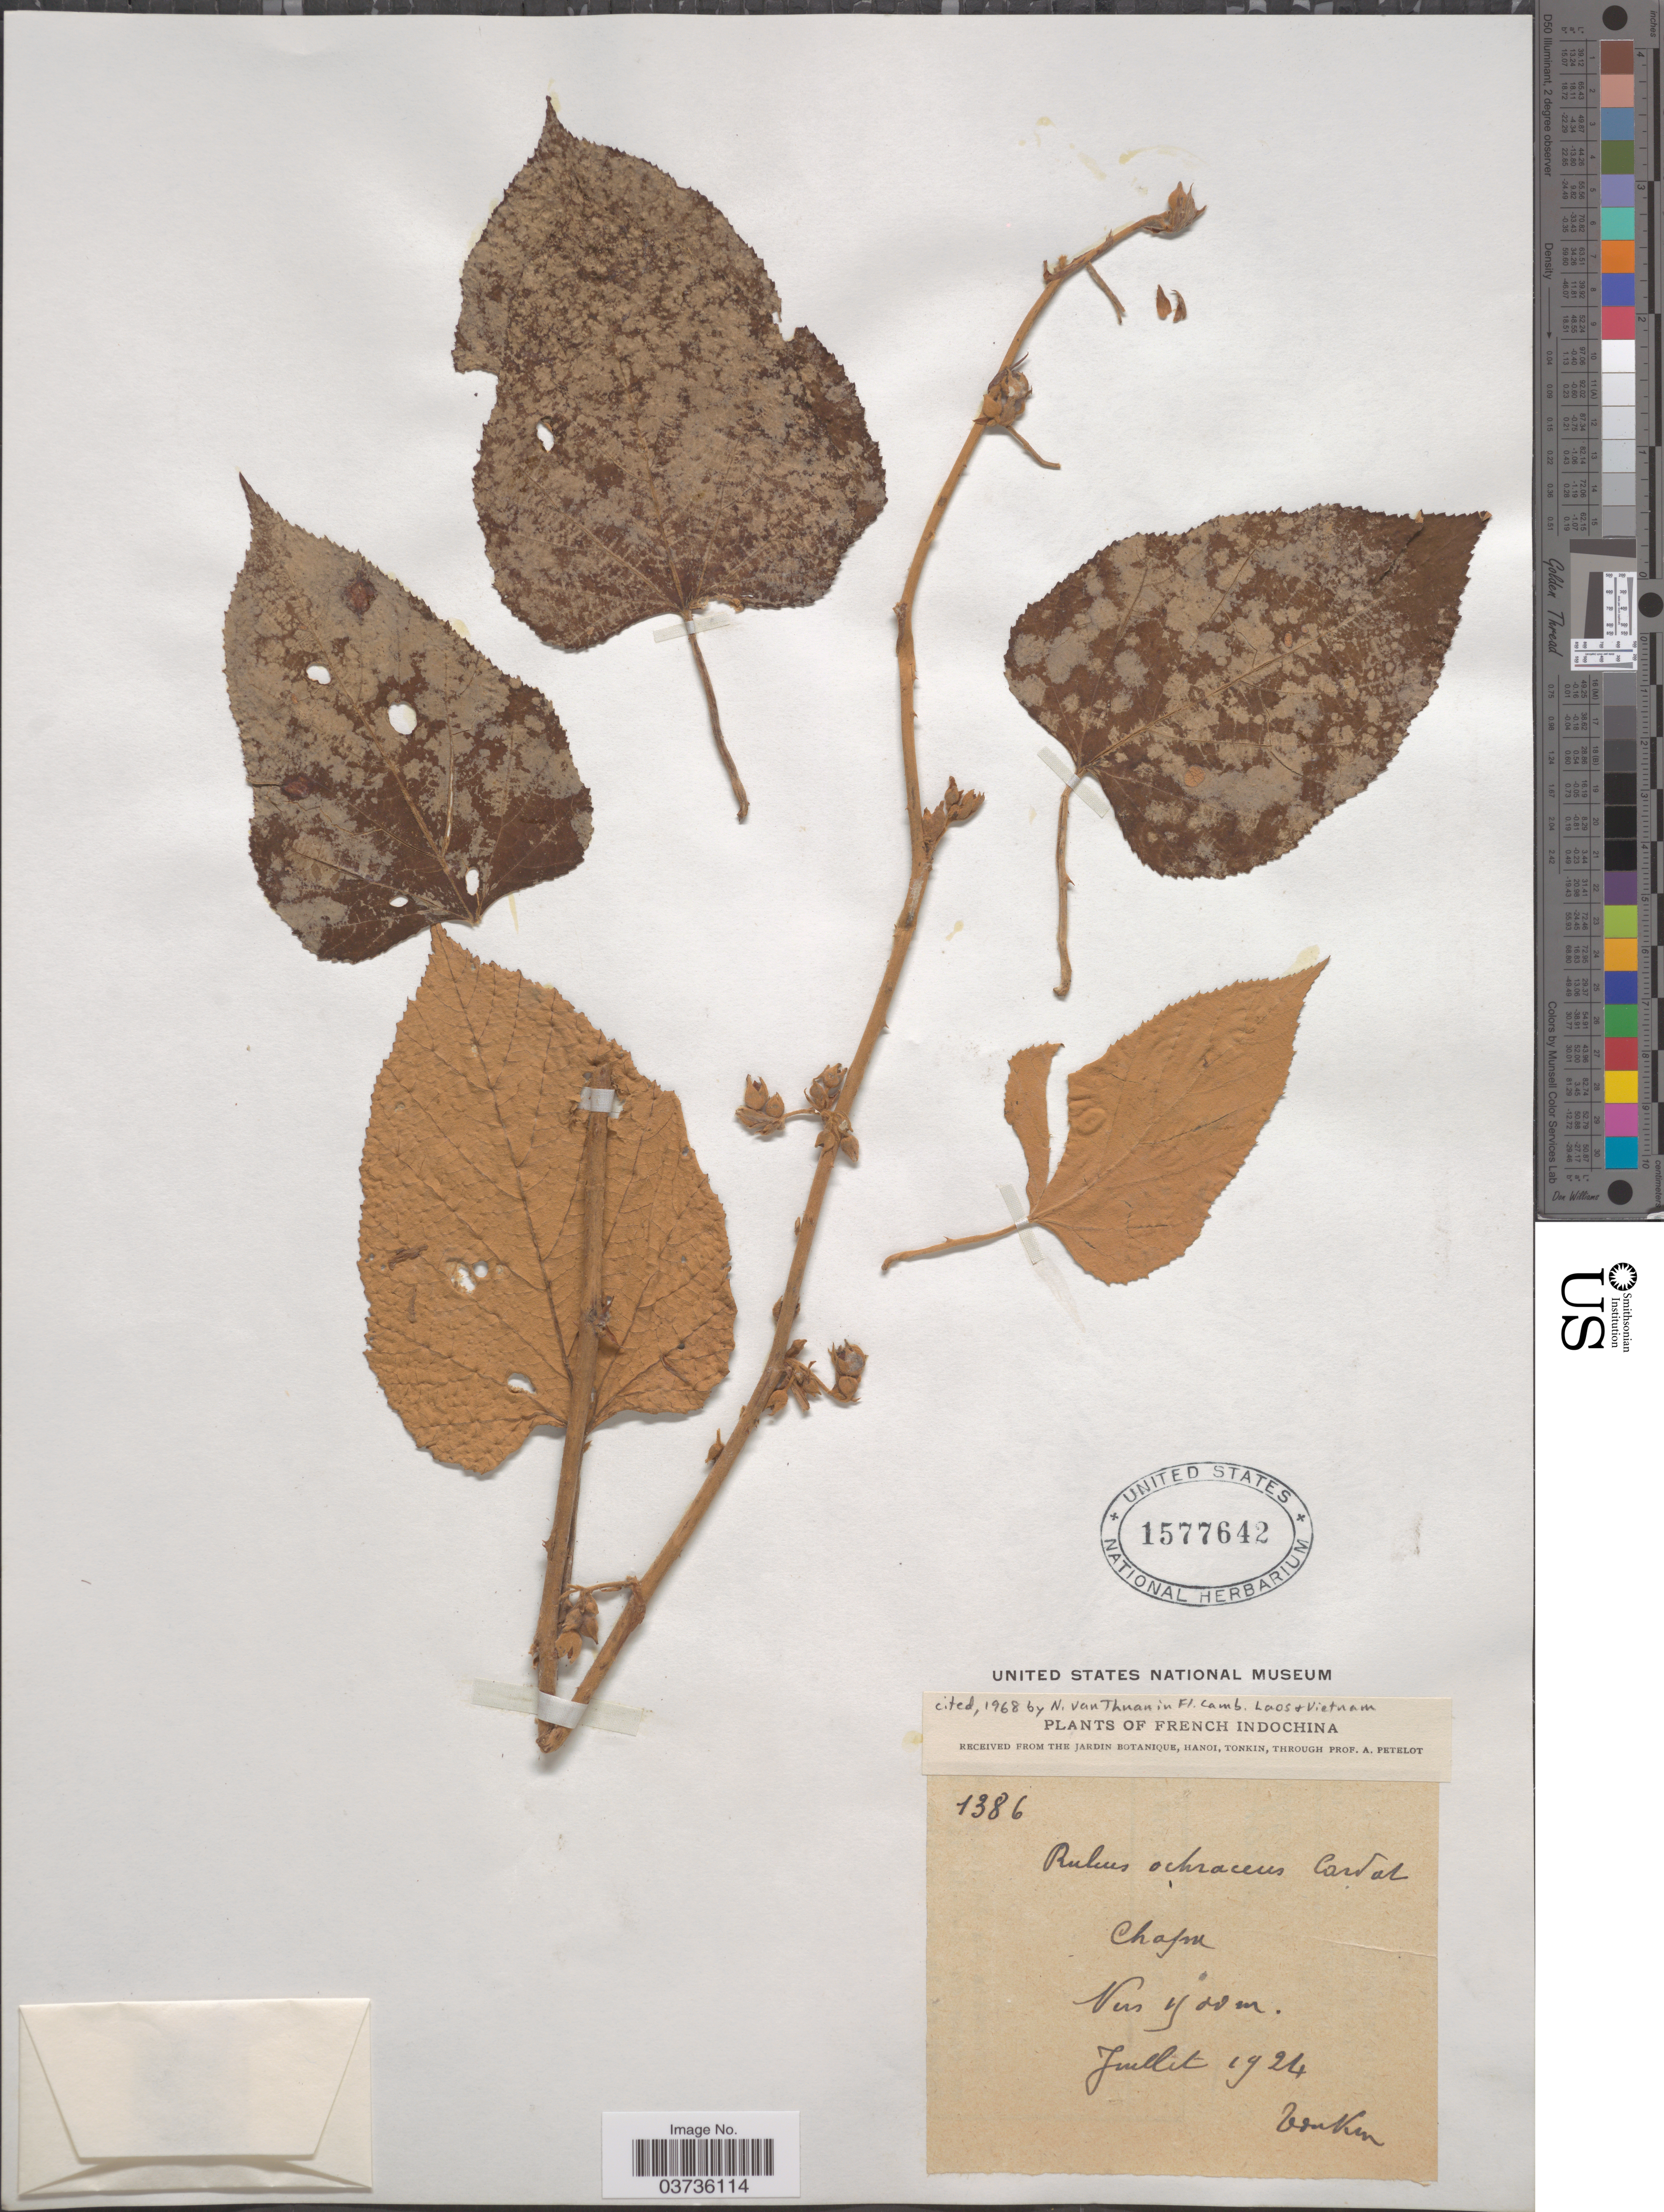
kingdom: Plantae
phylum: Tracheophyta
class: Magnoliopsida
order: Rosales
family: Rosaceae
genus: Rubus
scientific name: Rubus ochraceus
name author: Cardot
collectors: P. A. Pételot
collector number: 1386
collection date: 1924-07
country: Vietnam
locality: French Indochina. Chapu.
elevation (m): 1900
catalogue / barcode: US 1577642